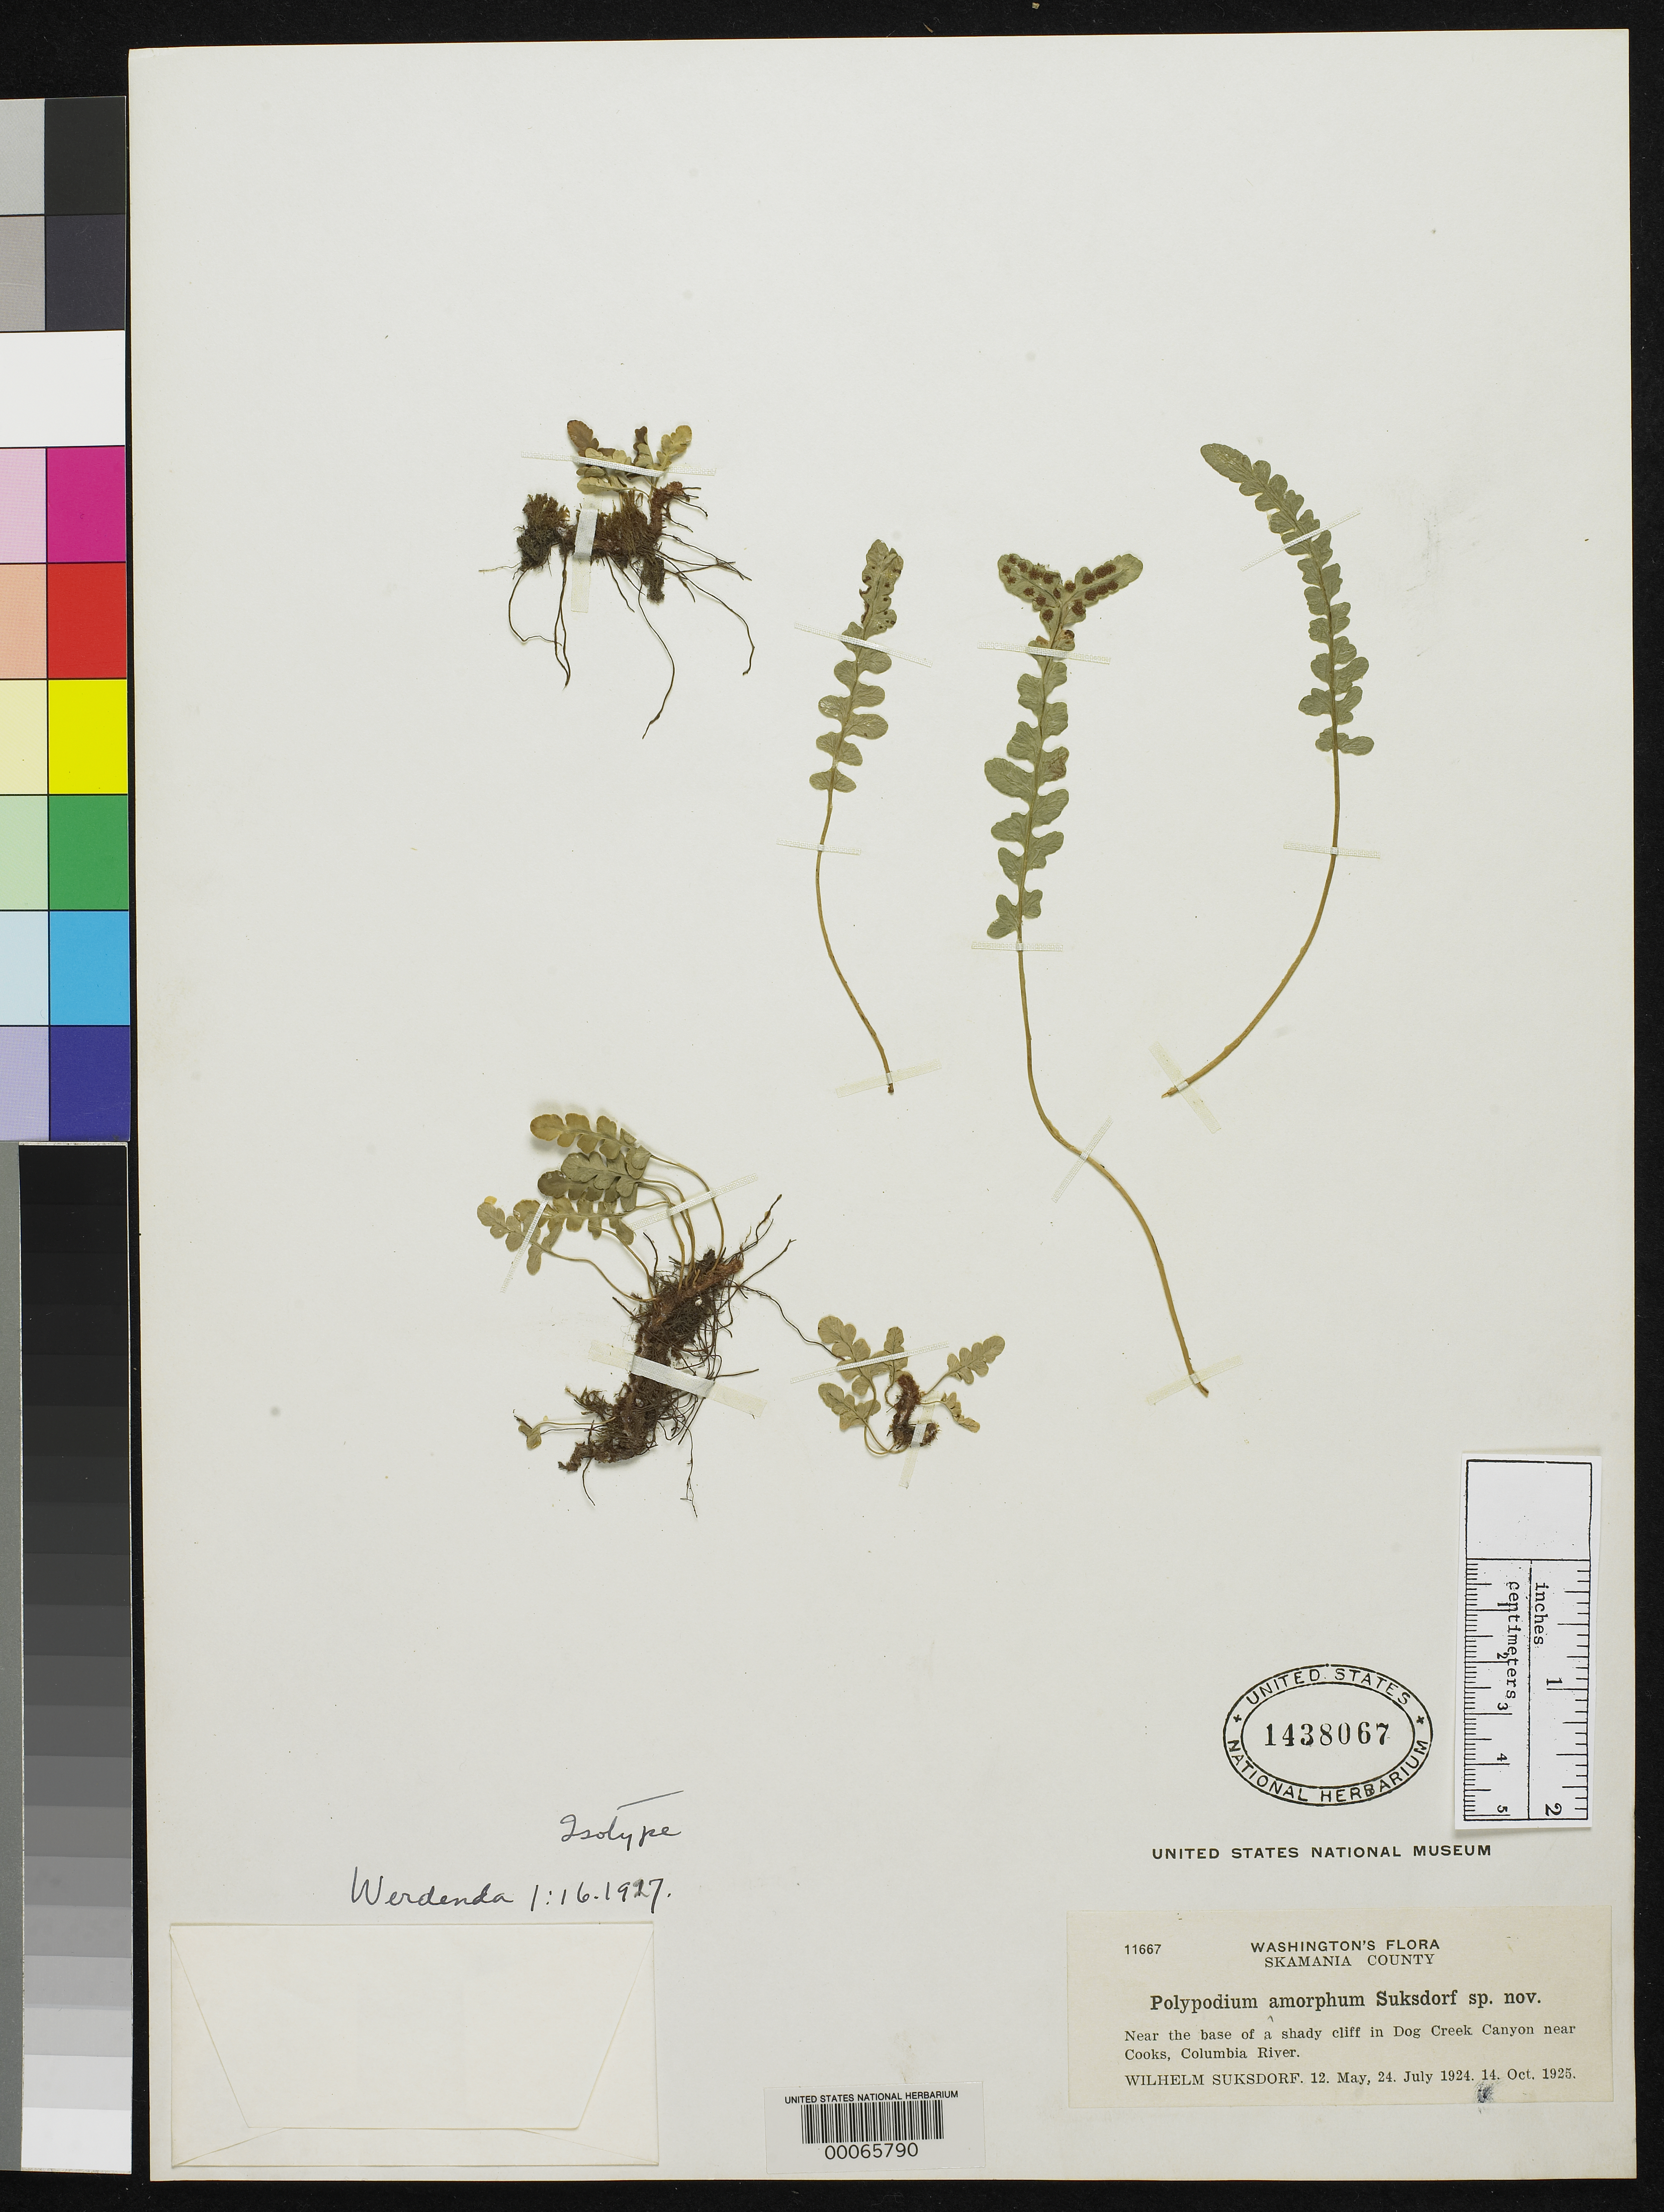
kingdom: Plantae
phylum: Tracheophyta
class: Polypodiopsida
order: Polypodiales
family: Polypodiaceae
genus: Polypodium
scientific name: Polypodium amorphum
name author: Suksd.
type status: Isotype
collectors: W. N. Suksdorf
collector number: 11667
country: United States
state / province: Washington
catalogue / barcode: US 1438067